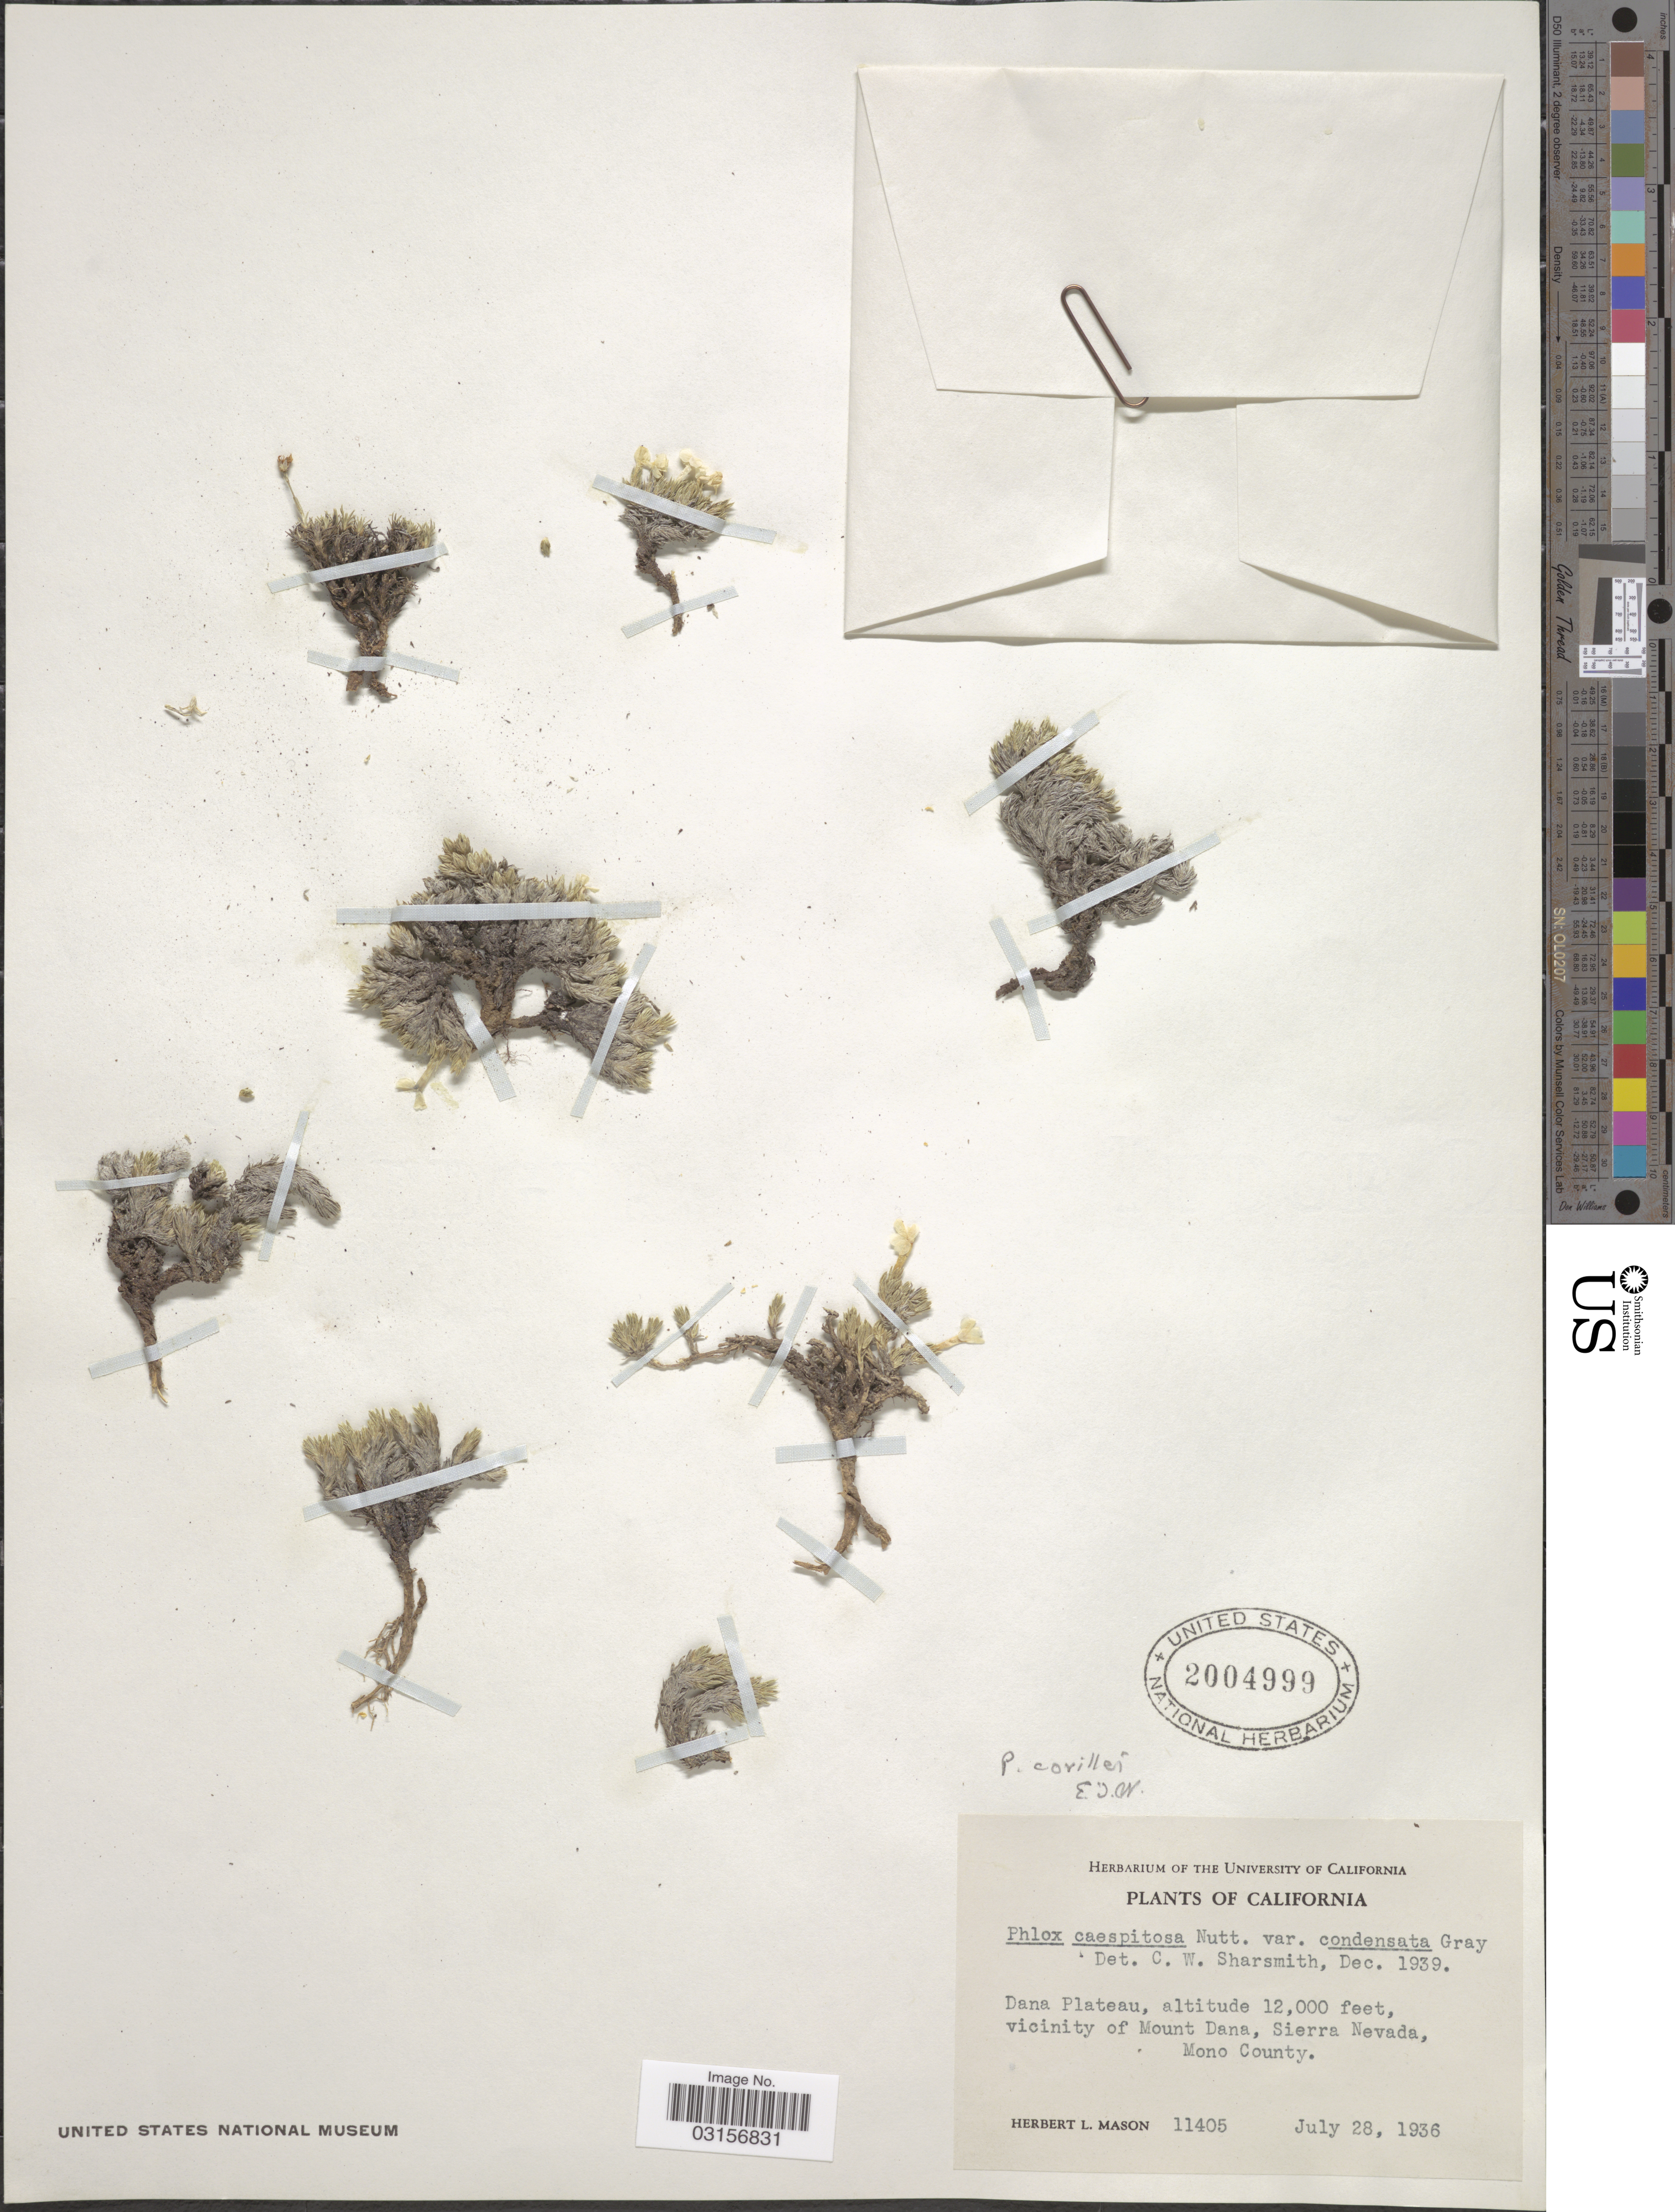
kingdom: Plantae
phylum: Tracheophyta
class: Magnoliopsida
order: Ericales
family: Polemoniaceae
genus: Phlox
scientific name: Phlox condensata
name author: (A. Gray) E.E. Nelson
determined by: Mayfield, M. H.; Ferguson, C. J.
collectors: H. L. Mason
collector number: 11405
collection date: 1936-07-28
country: United States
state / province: California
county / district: Mono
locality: Dana Plateau, vicinity of Mount Dana, Sierra Nevada, Mono County.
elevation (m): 3658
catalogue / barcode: US 2004999